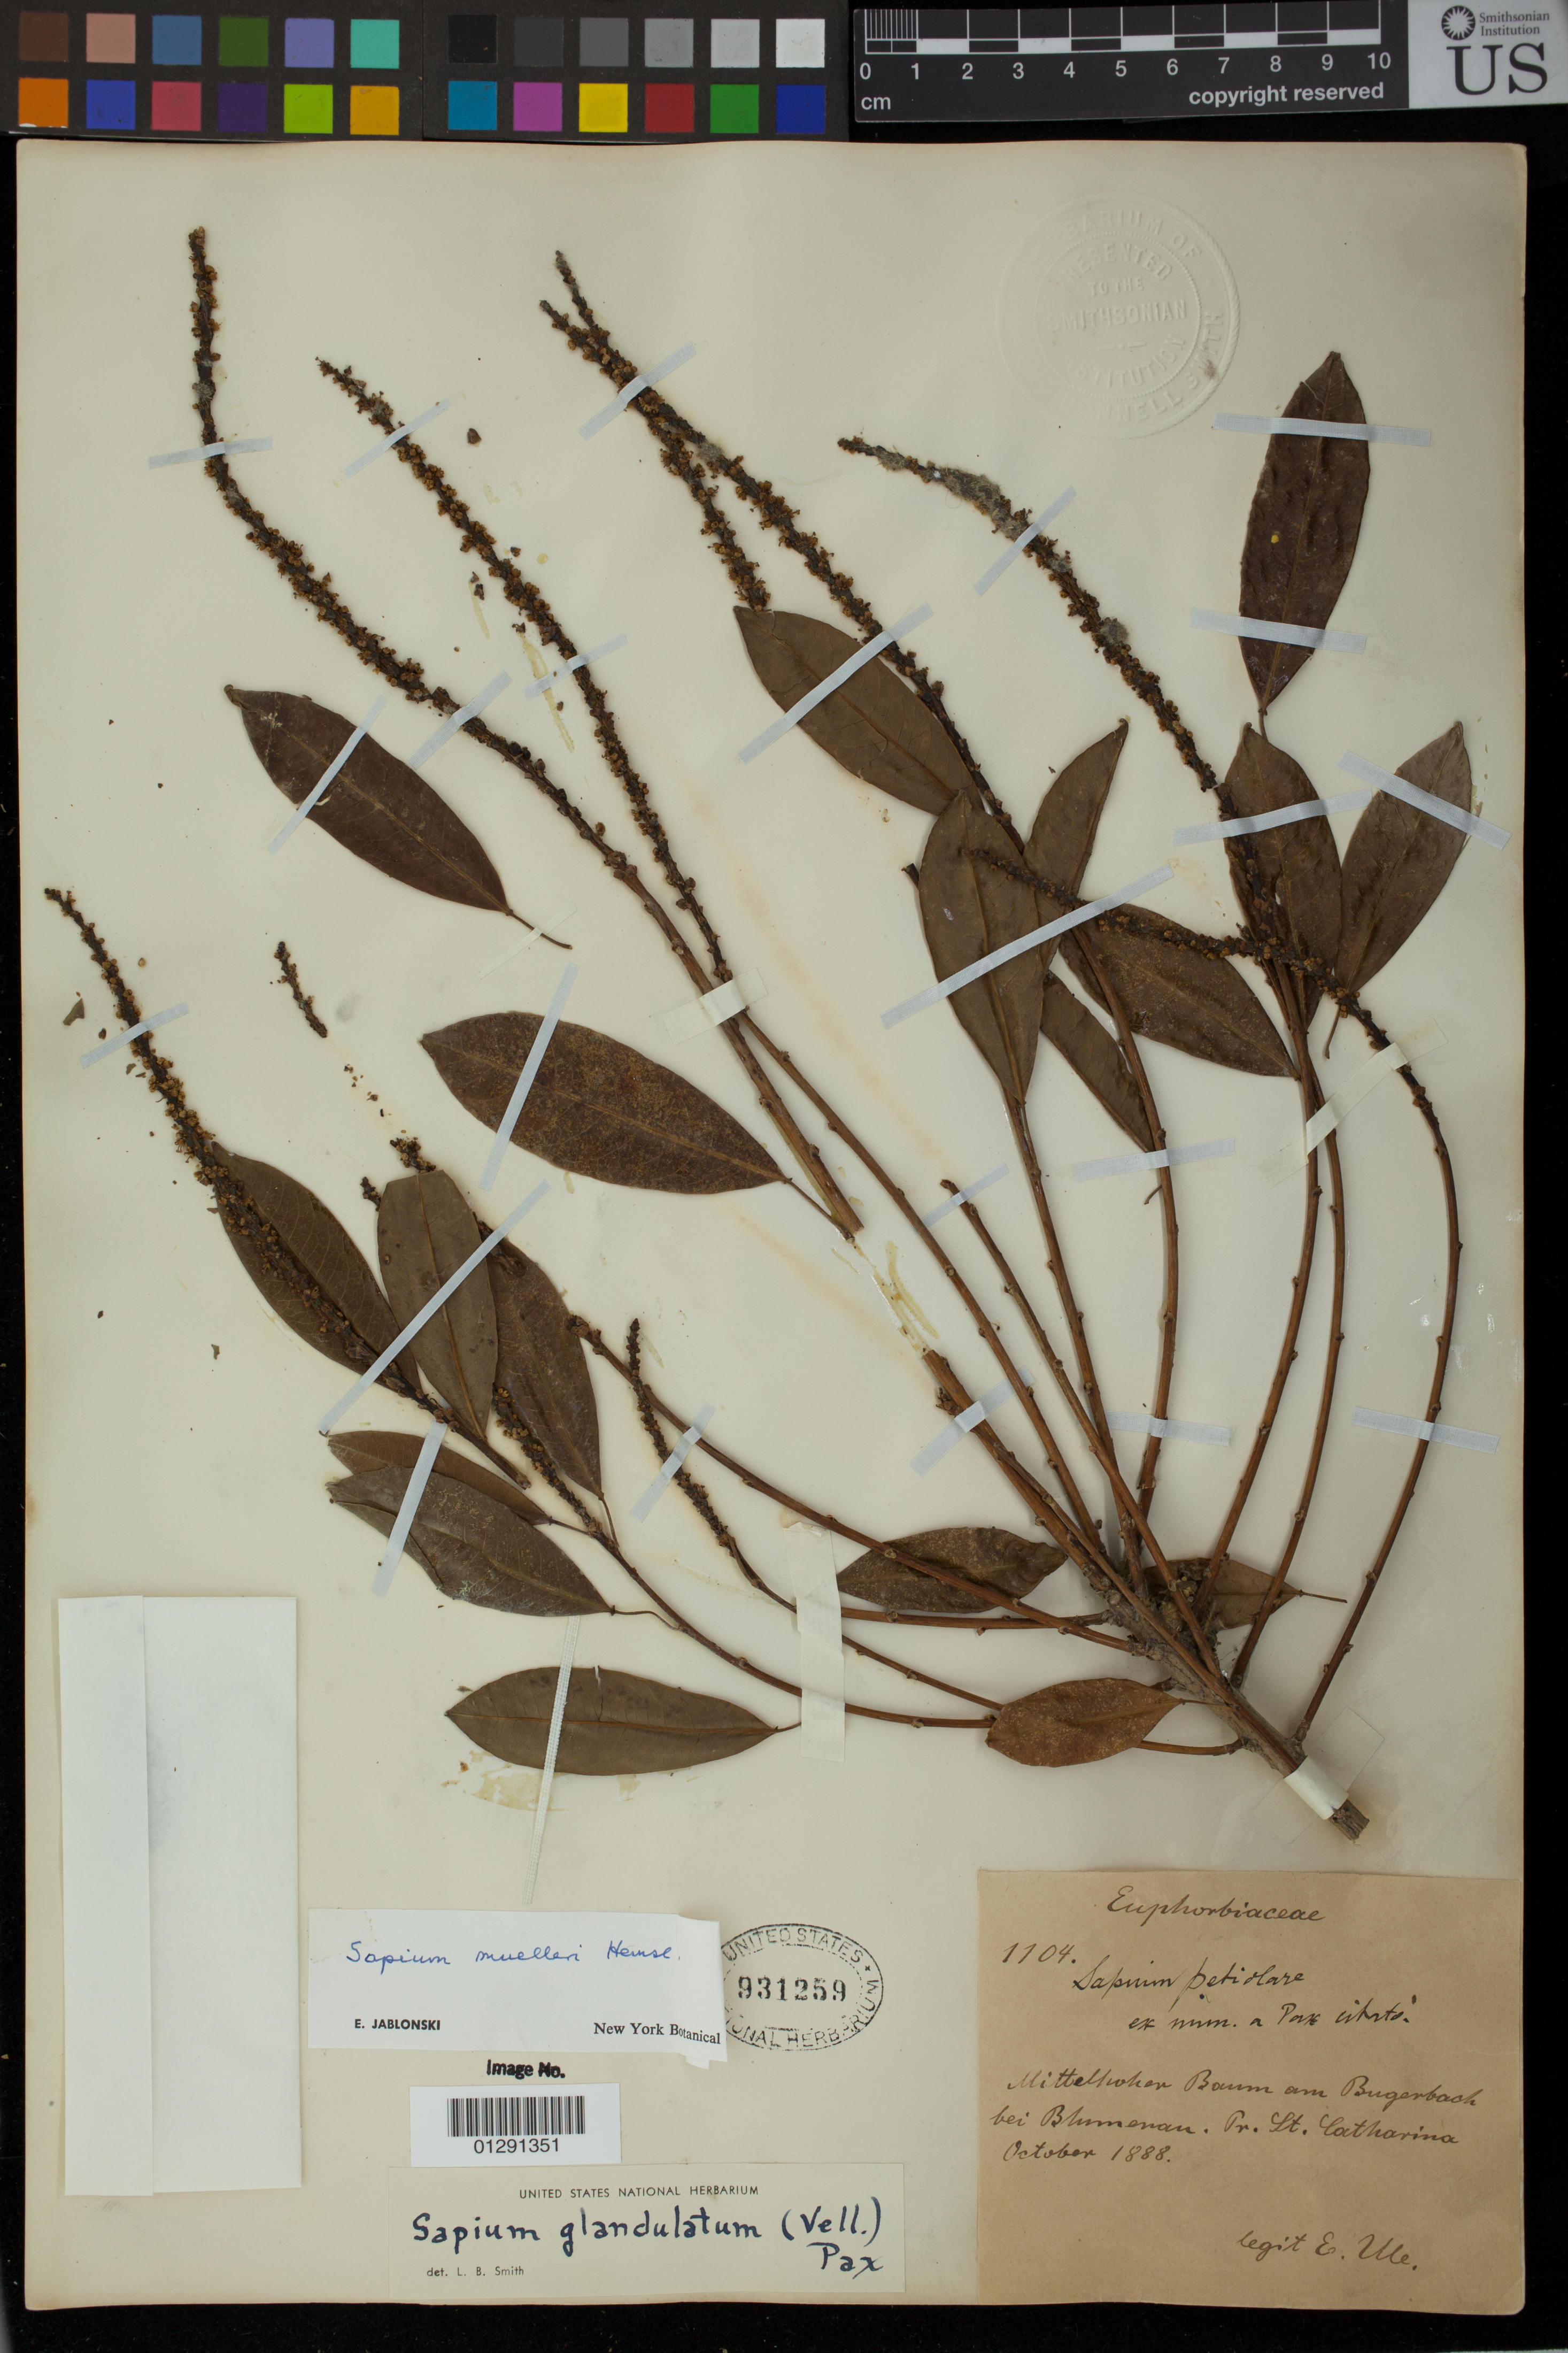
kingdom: Plantae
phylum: Tracheophyta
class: Magnoliopsida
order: Malpighiales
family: Euphorbiaceae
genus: Sapium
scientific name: Sapium glandulatum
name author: (Vell.) Pax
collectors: E. H. Ule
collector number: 1104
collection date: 1888-10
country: Brazil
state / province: Santa Catarina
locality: Walde bei Blumenau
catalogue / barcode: US 931259